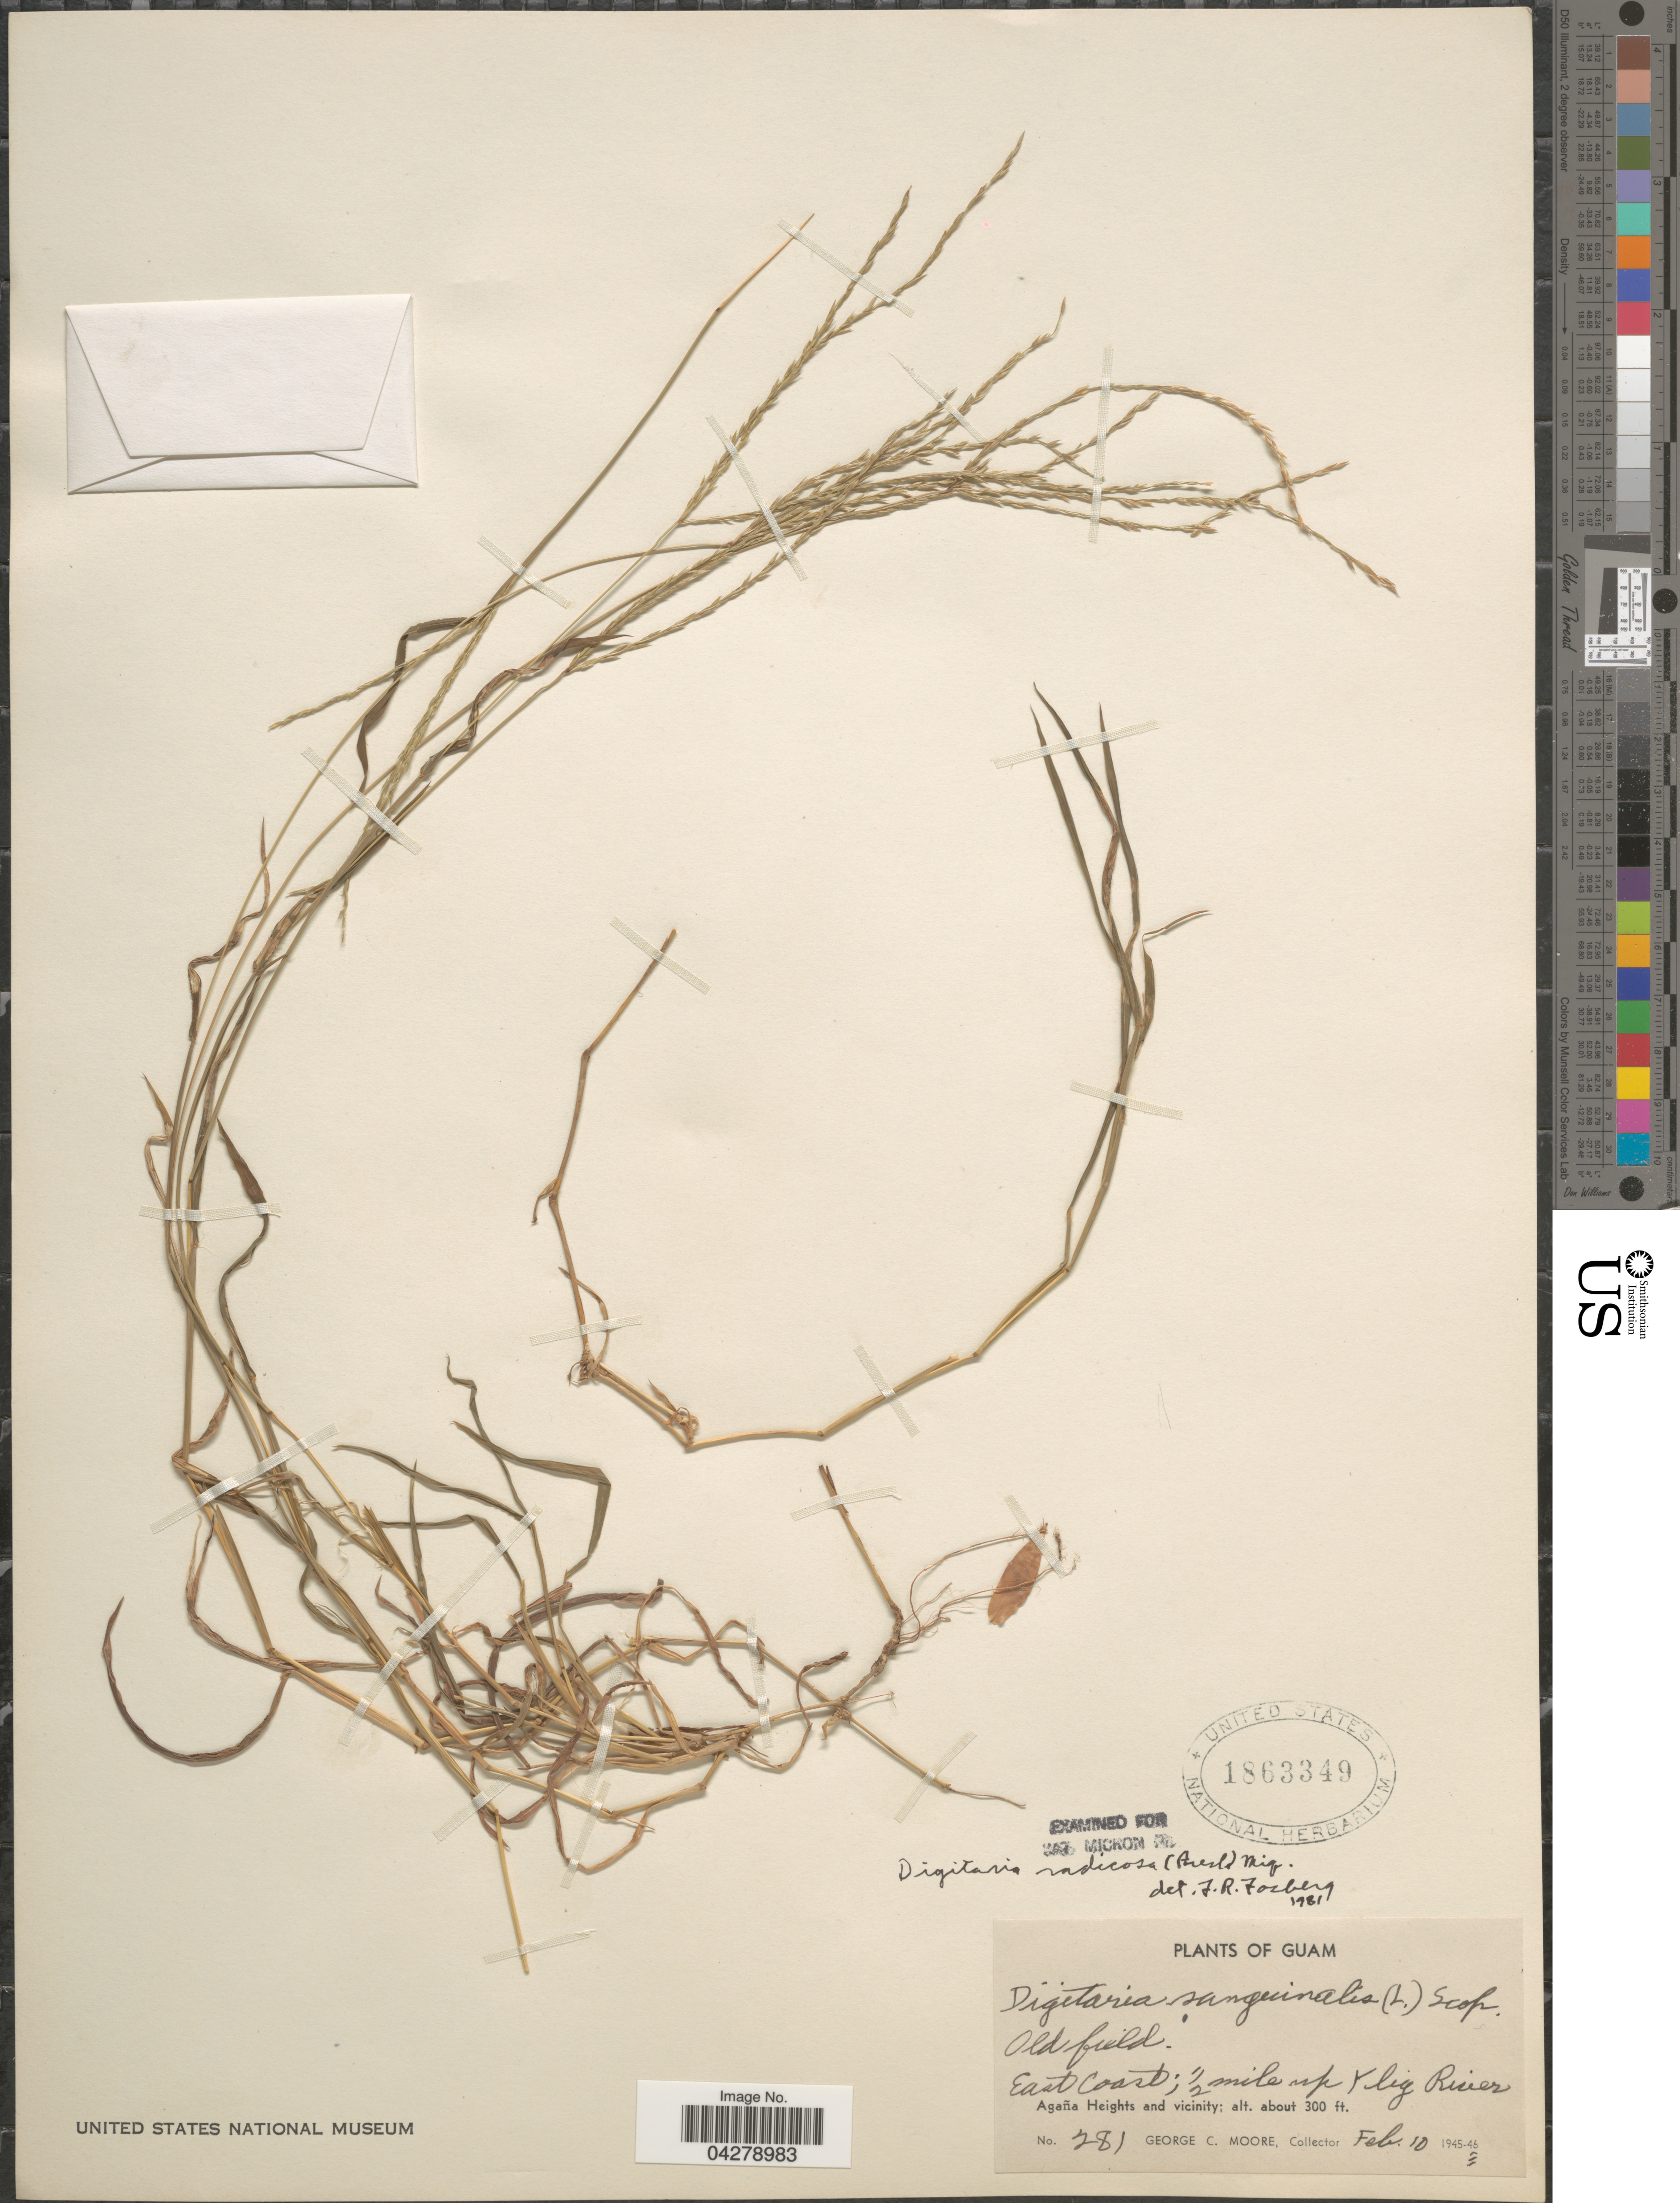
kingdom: Plantae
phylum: Tracheophyta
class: Liliopsida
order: Poales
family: Poaceae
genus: Digitaria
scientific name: Digitaria radicosa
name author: (J. Presl) Miq.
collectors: G. C. Moore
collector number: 281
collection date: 1946-02-10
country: Guam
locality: Old field. East Coast; ½ mile up Ylig River. Agaña Heights and vicinity.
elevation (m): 91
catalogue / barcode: US 1863349